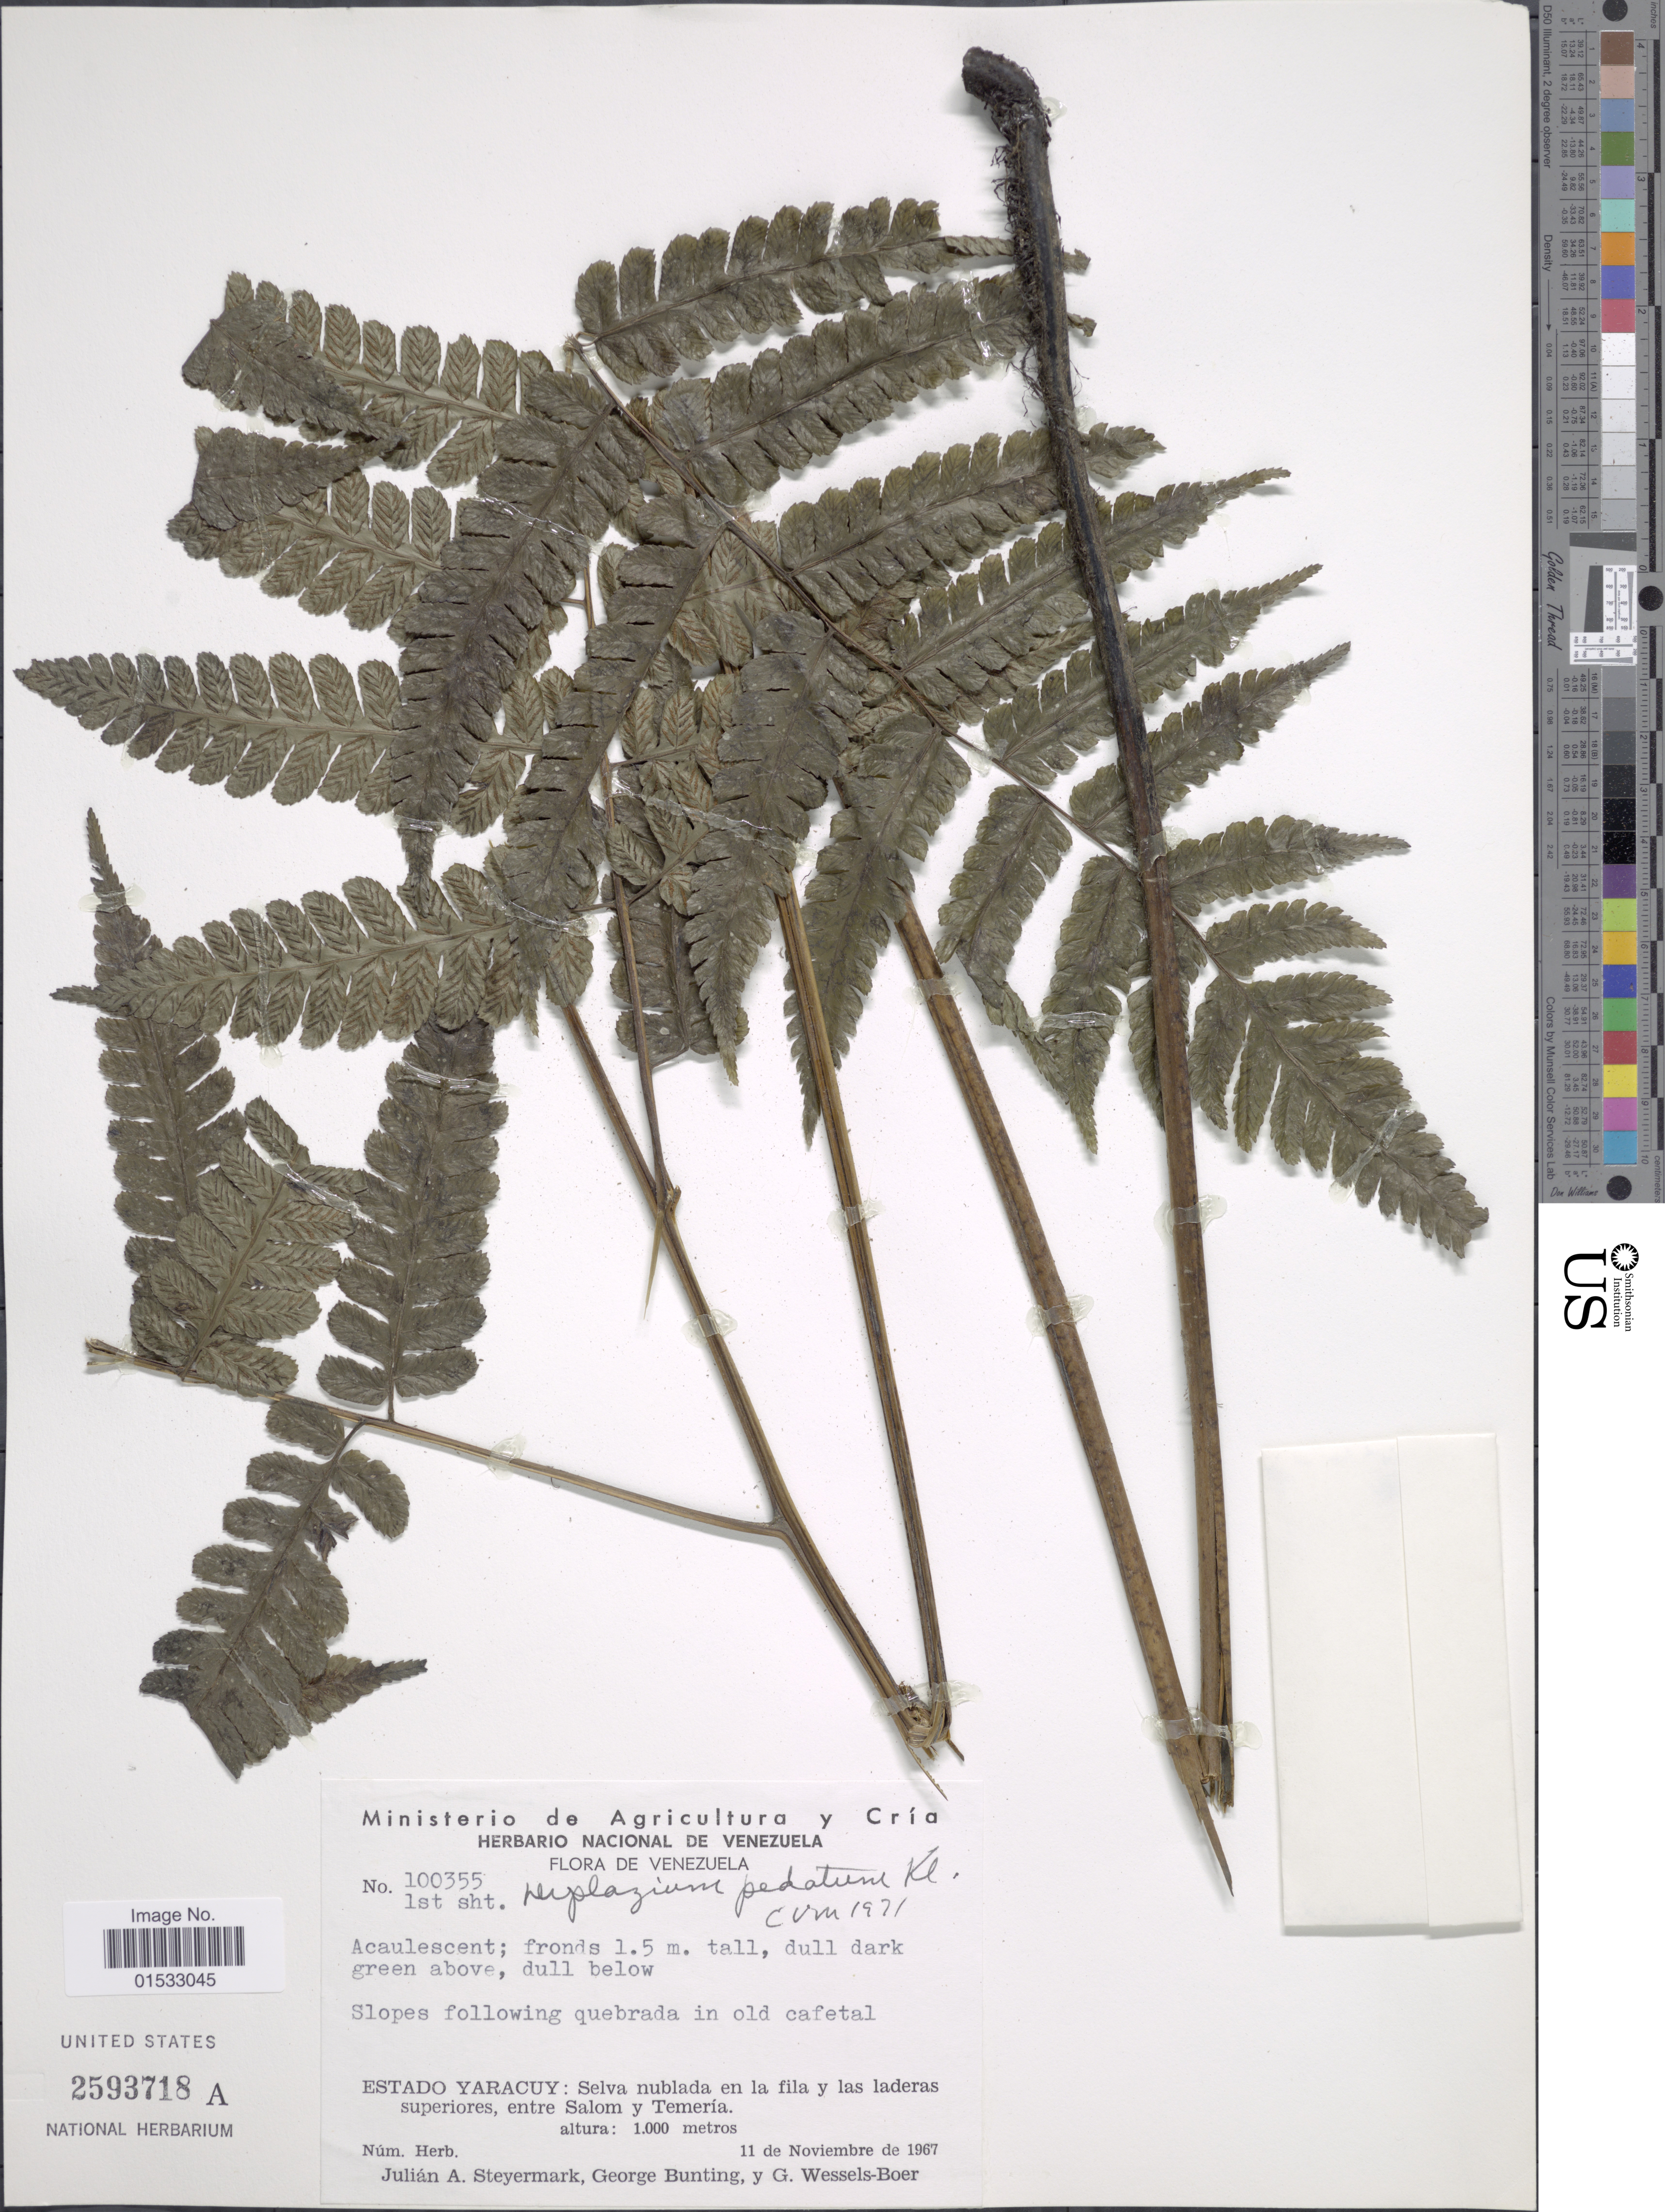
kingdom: Plantae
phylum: Tracheophyta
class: Polypodiopsida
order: Polypodiales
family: Athyriaceae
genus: Diplazium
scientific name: Diplazium pedatum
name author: Klotzsch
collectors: J. Steyermark, G. S. Bunting & J. G. Wessels Boer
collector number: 100355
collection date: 1967-11-11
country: Venezuela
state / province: Yaracuy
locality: Selva nublada en la fila y las laderas superiores, entre Salom y Temería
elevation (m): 1000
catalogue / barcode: US 2593718A